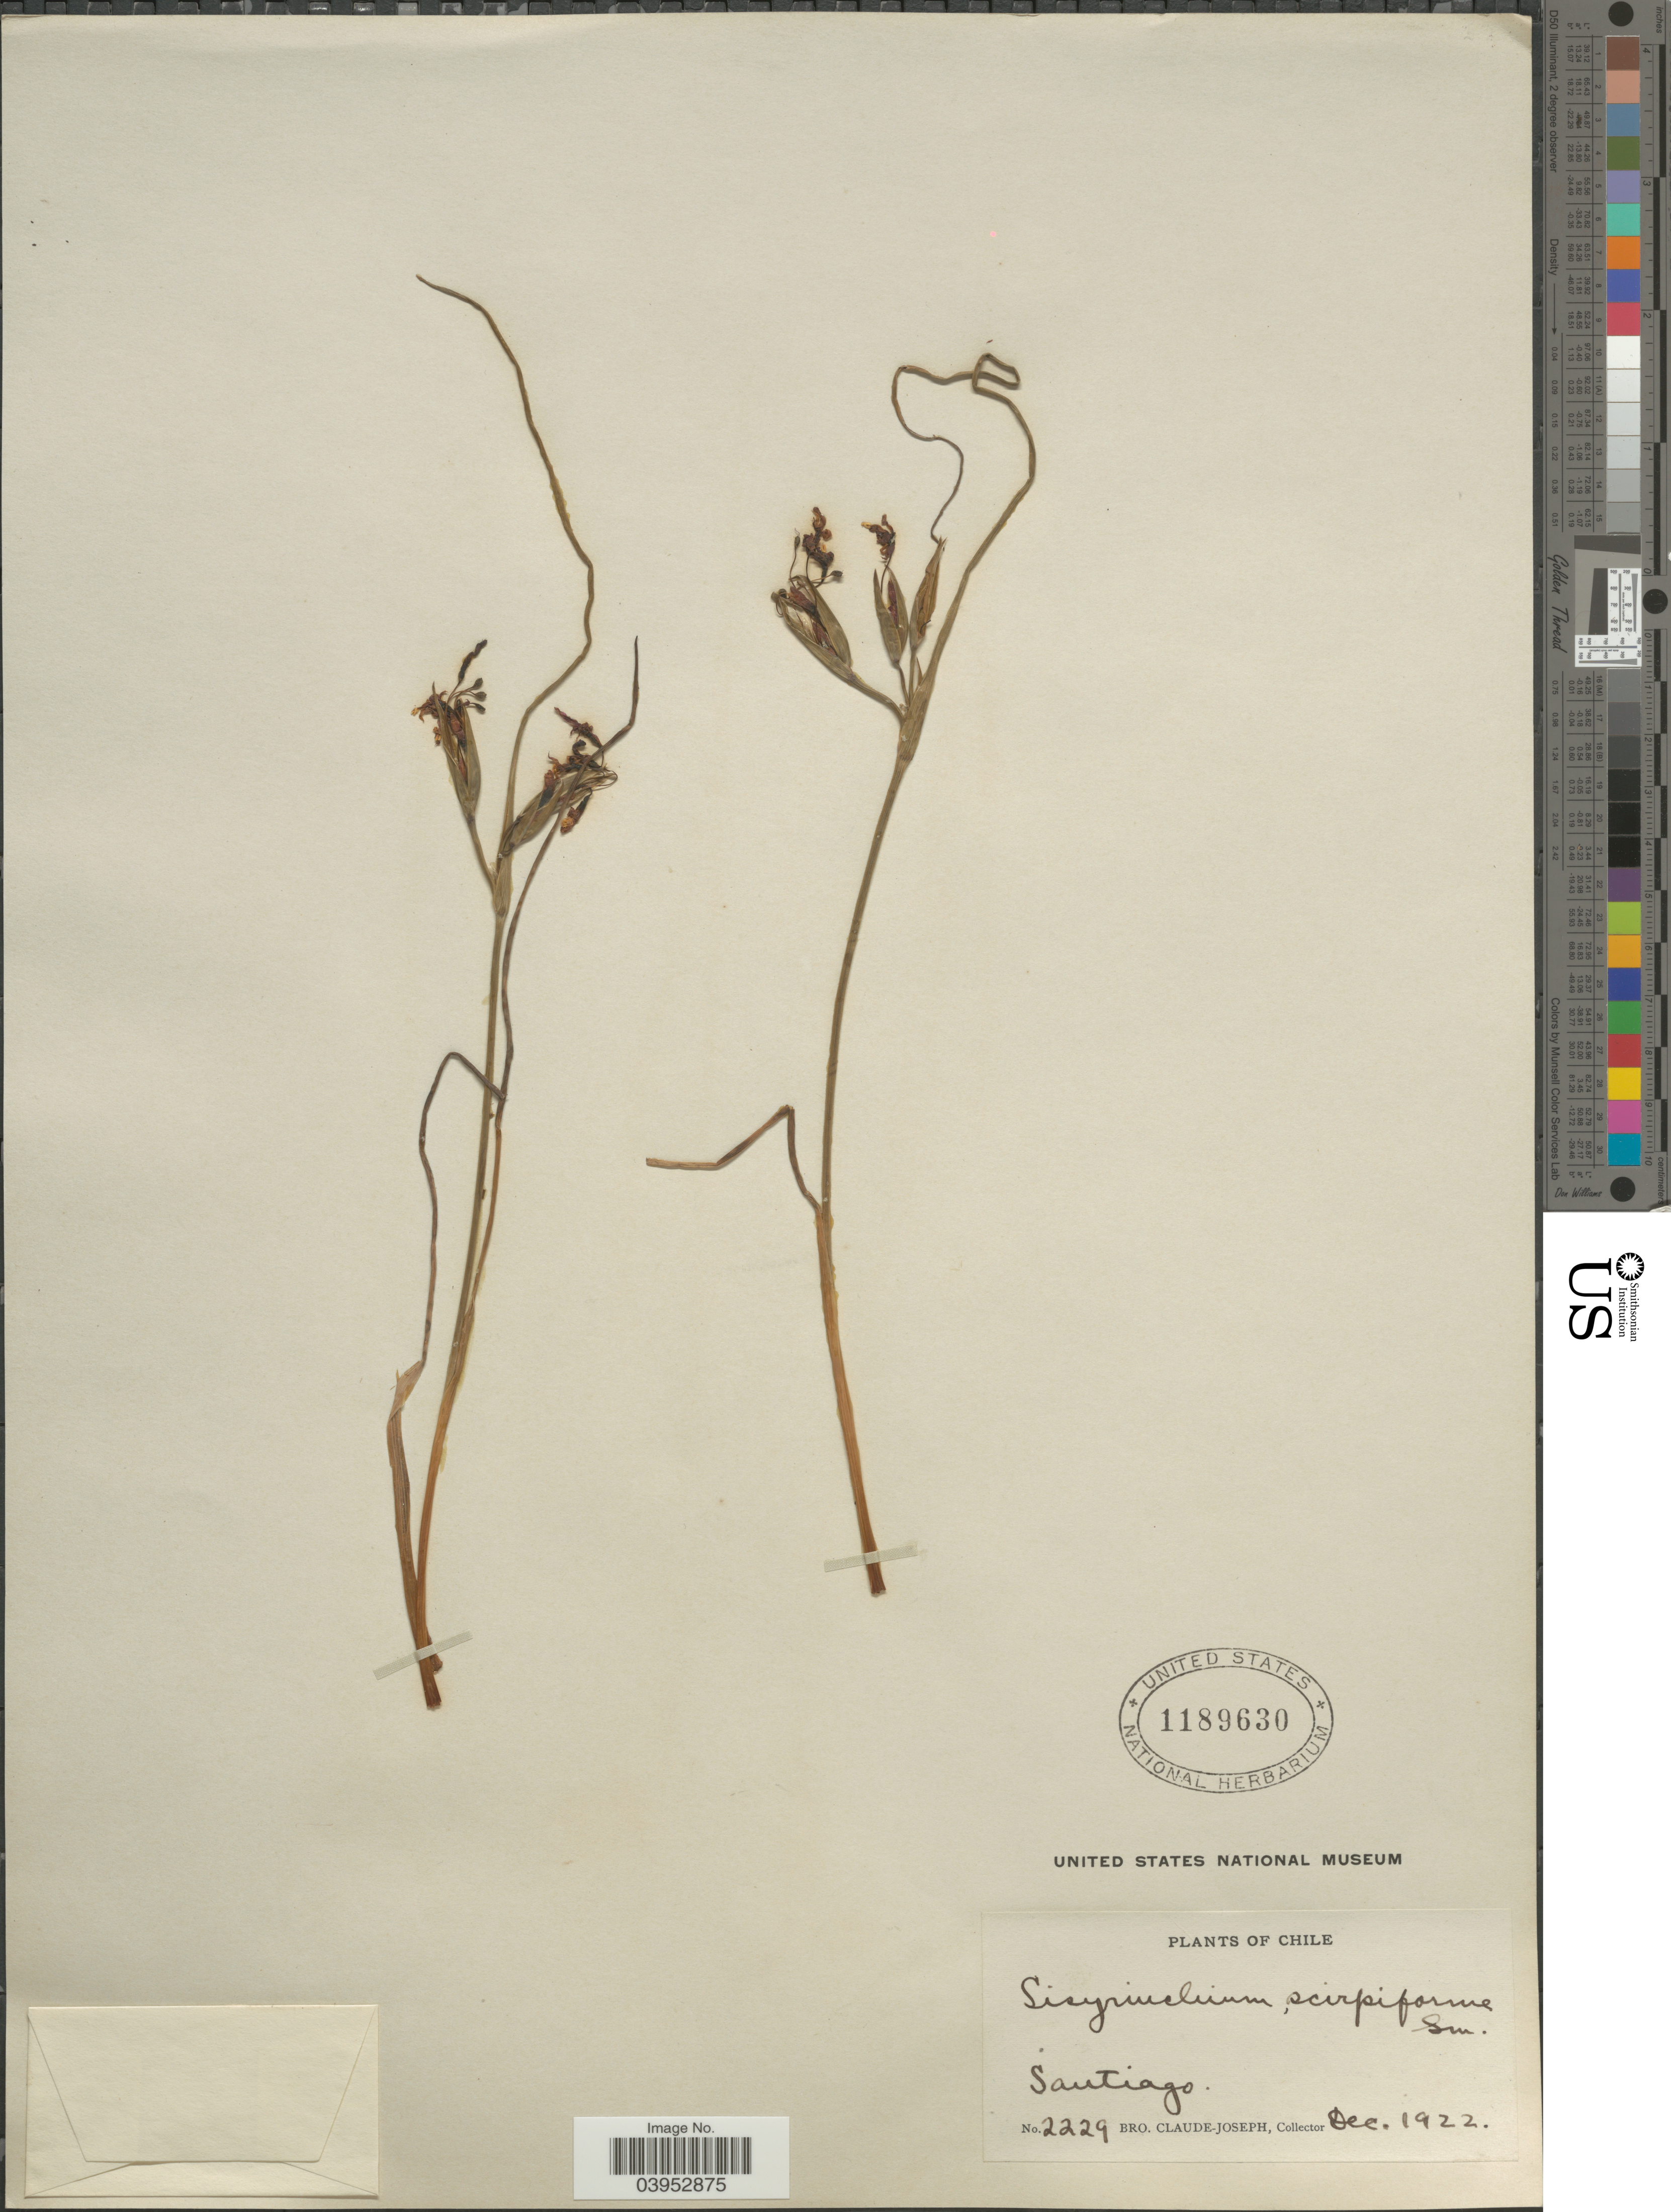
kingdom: Plantae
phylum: Tracheophyta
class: Liliopsida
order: Asparagales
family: Iridaceae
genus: Olsynium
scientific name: Olsynium scirpoideum subsp. scirpoideum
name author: (Poepp.) Goldblatt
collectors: Bro. Claude-Joseph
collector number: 2229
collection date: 1922-12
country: Chile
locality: Santiago.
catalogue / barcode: US 1189630